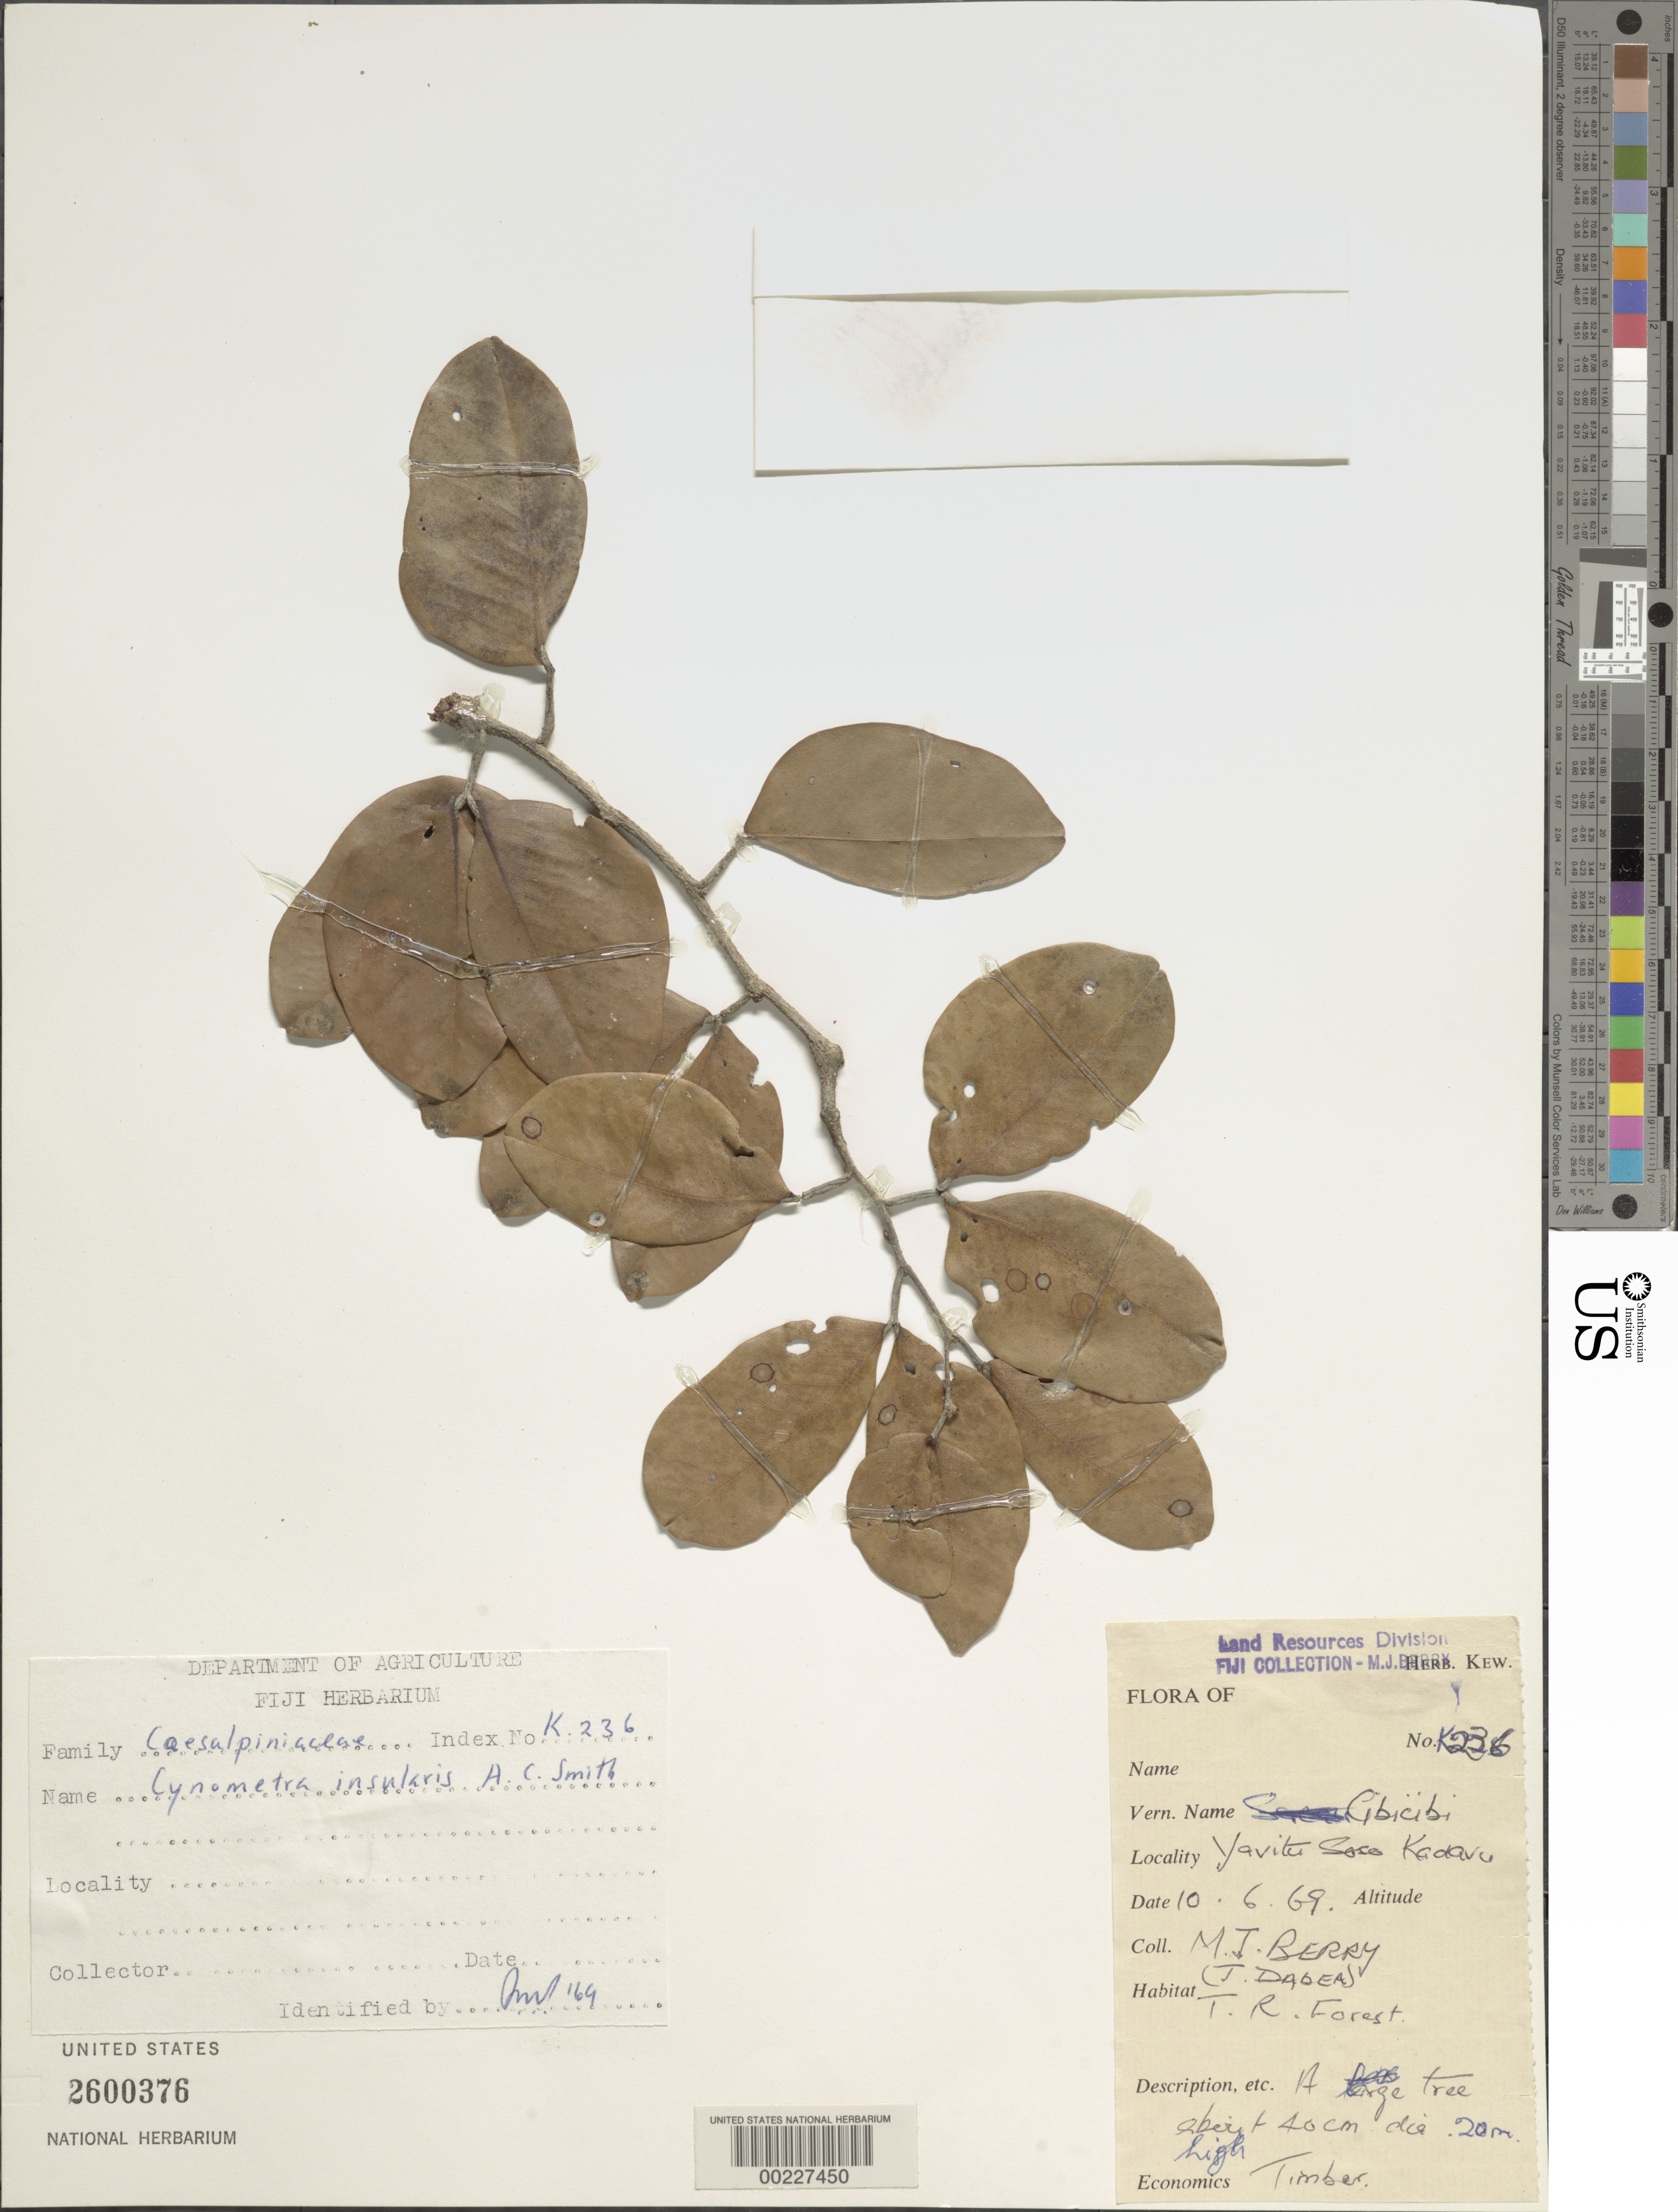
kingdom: Plantae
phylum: Tracheophyta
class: Magnoliopsida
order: Fabales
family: Fabaceae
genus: Cynometra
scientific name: Cynometra insularis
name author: A.C. Sm.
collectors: M. Berry & J. Dabea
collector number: K236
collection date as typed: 10 Jun 1969 or 06 Oct 1969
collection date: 1969-06-10 or 1969-10-06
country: Fiji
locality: Yavitu soso kadvu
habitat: T.r. forest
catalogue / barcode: US 2600376